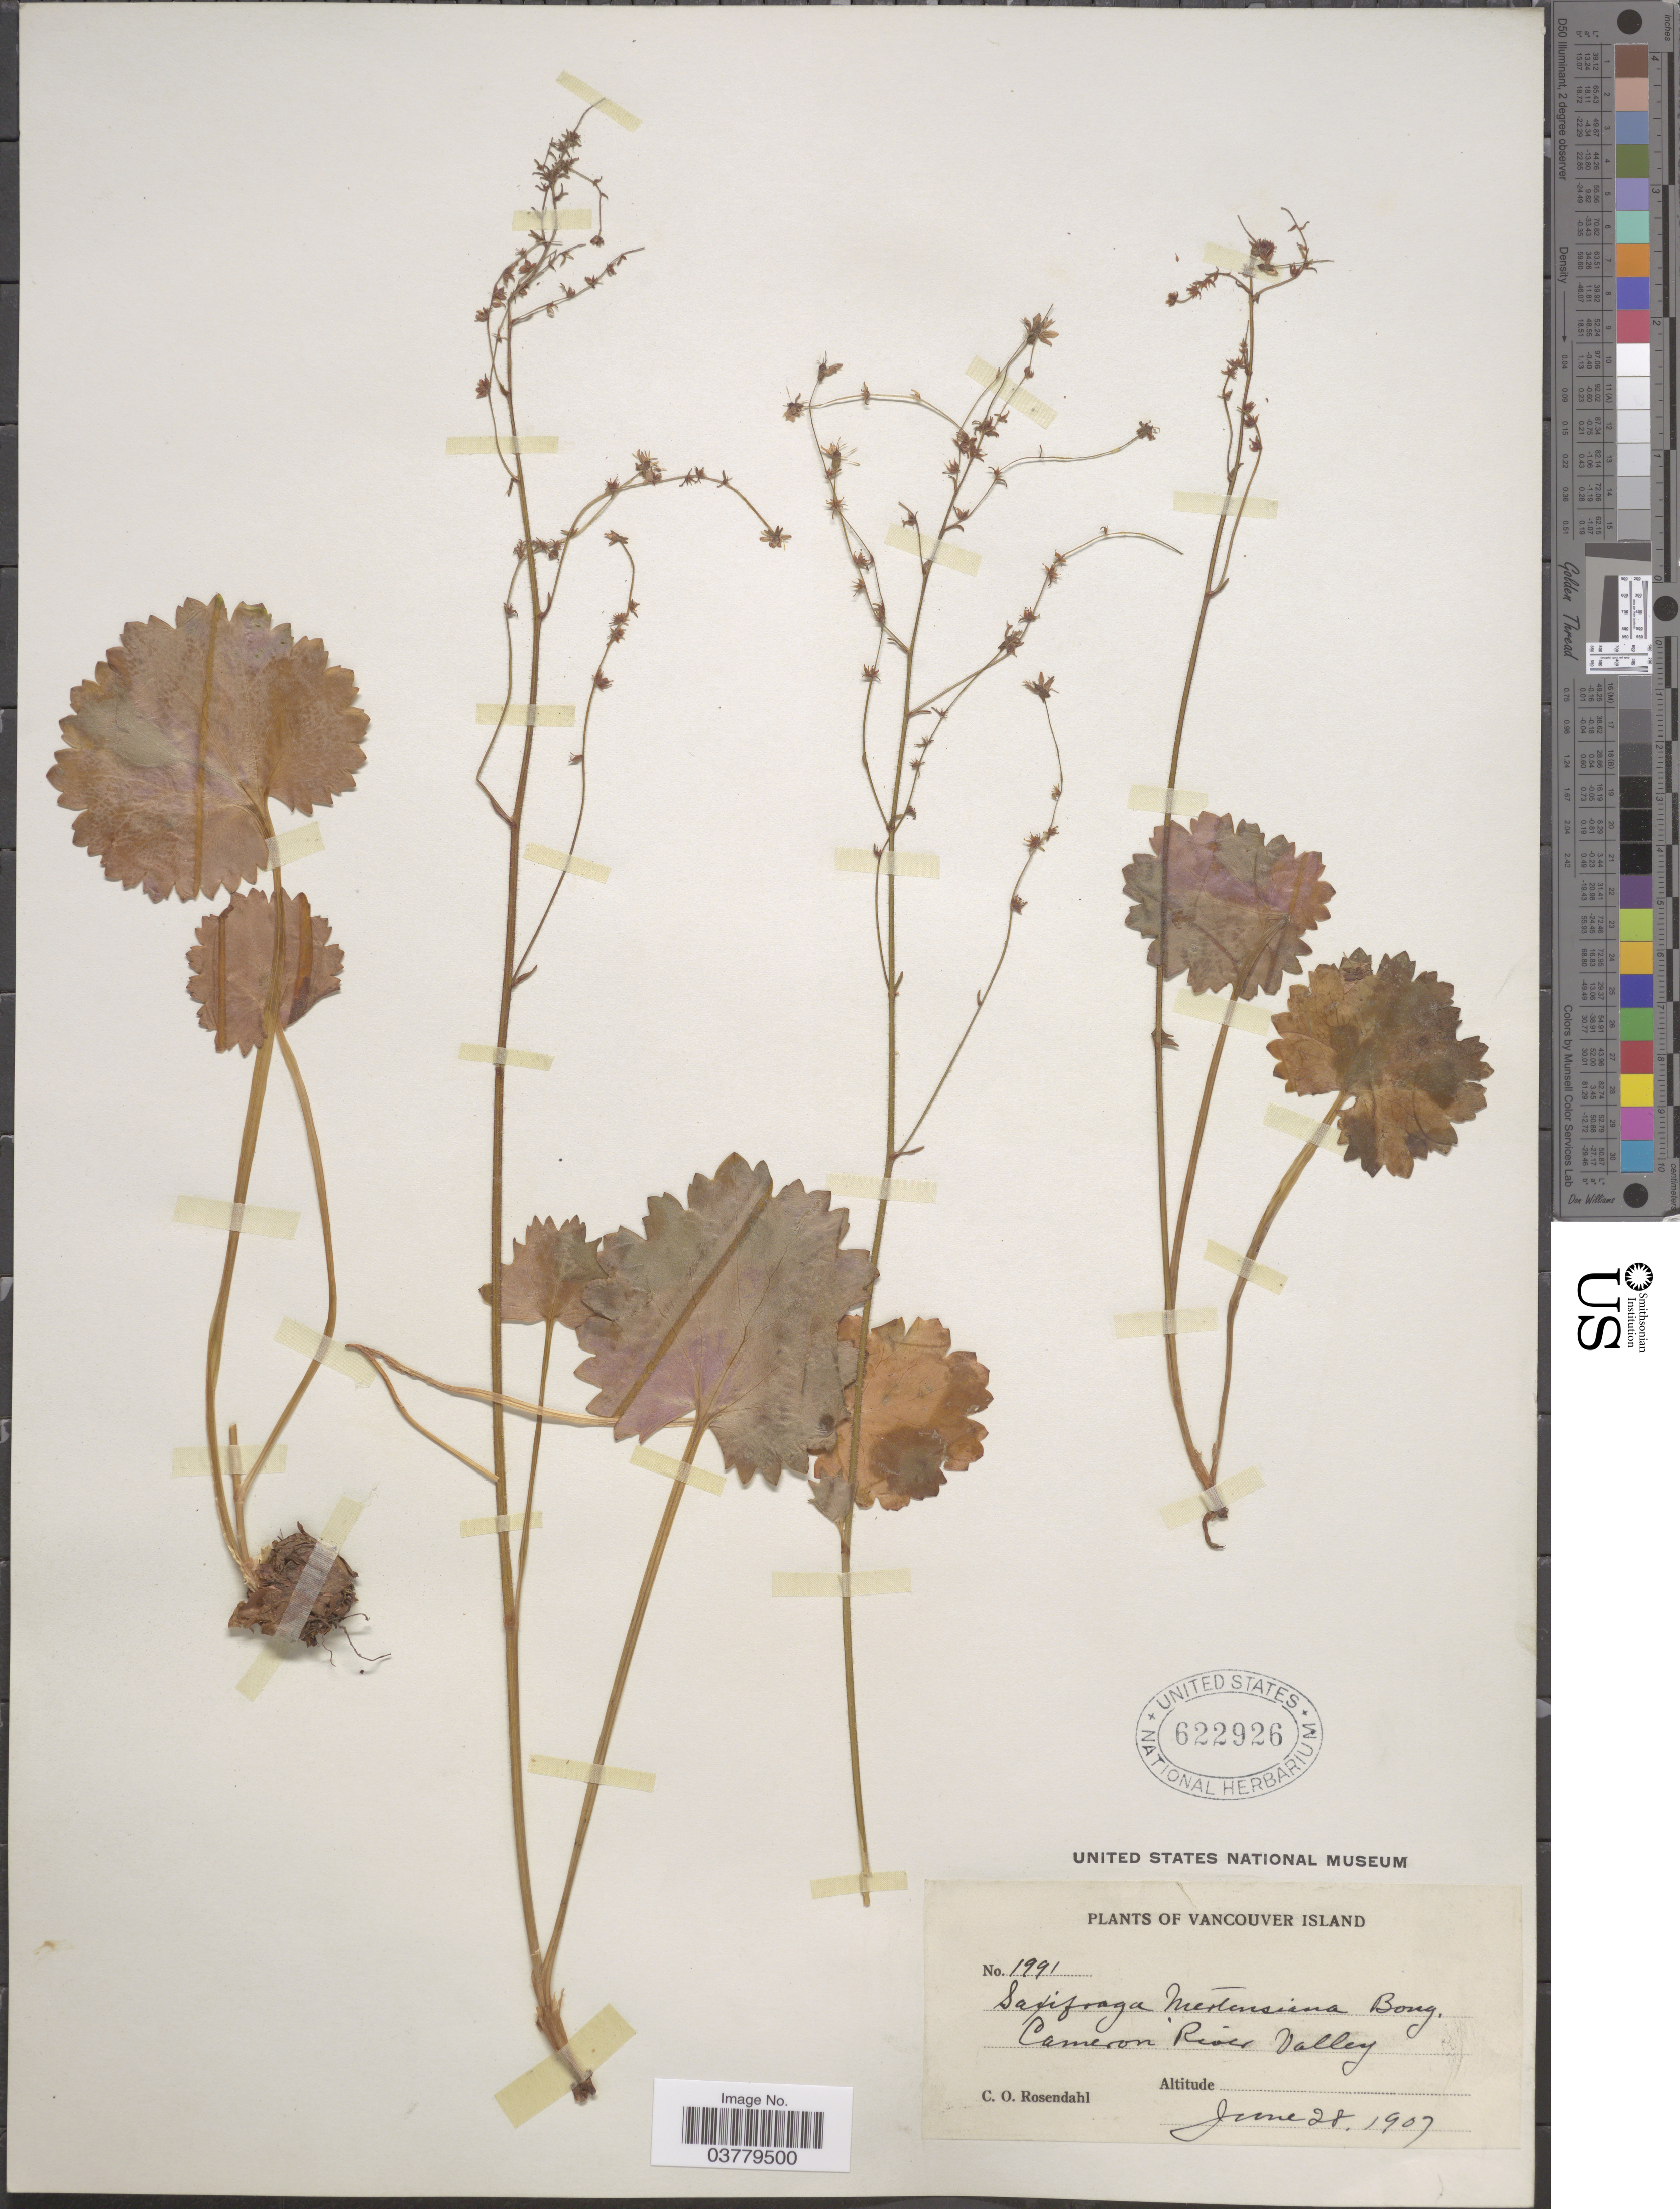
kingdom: Plantae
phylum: Tracheophyta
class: Magnoliopsida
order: Saxifragales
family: Saxifragaceae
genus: Saxifraga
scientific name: Saxifraga mertensiana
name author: Bong.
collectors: C. O. Rosendahl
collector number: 1991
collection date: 1907-06-28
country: Canada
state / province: British Columbia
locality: Vancouver Island. Cameron River Valley.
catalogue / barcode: US 622926